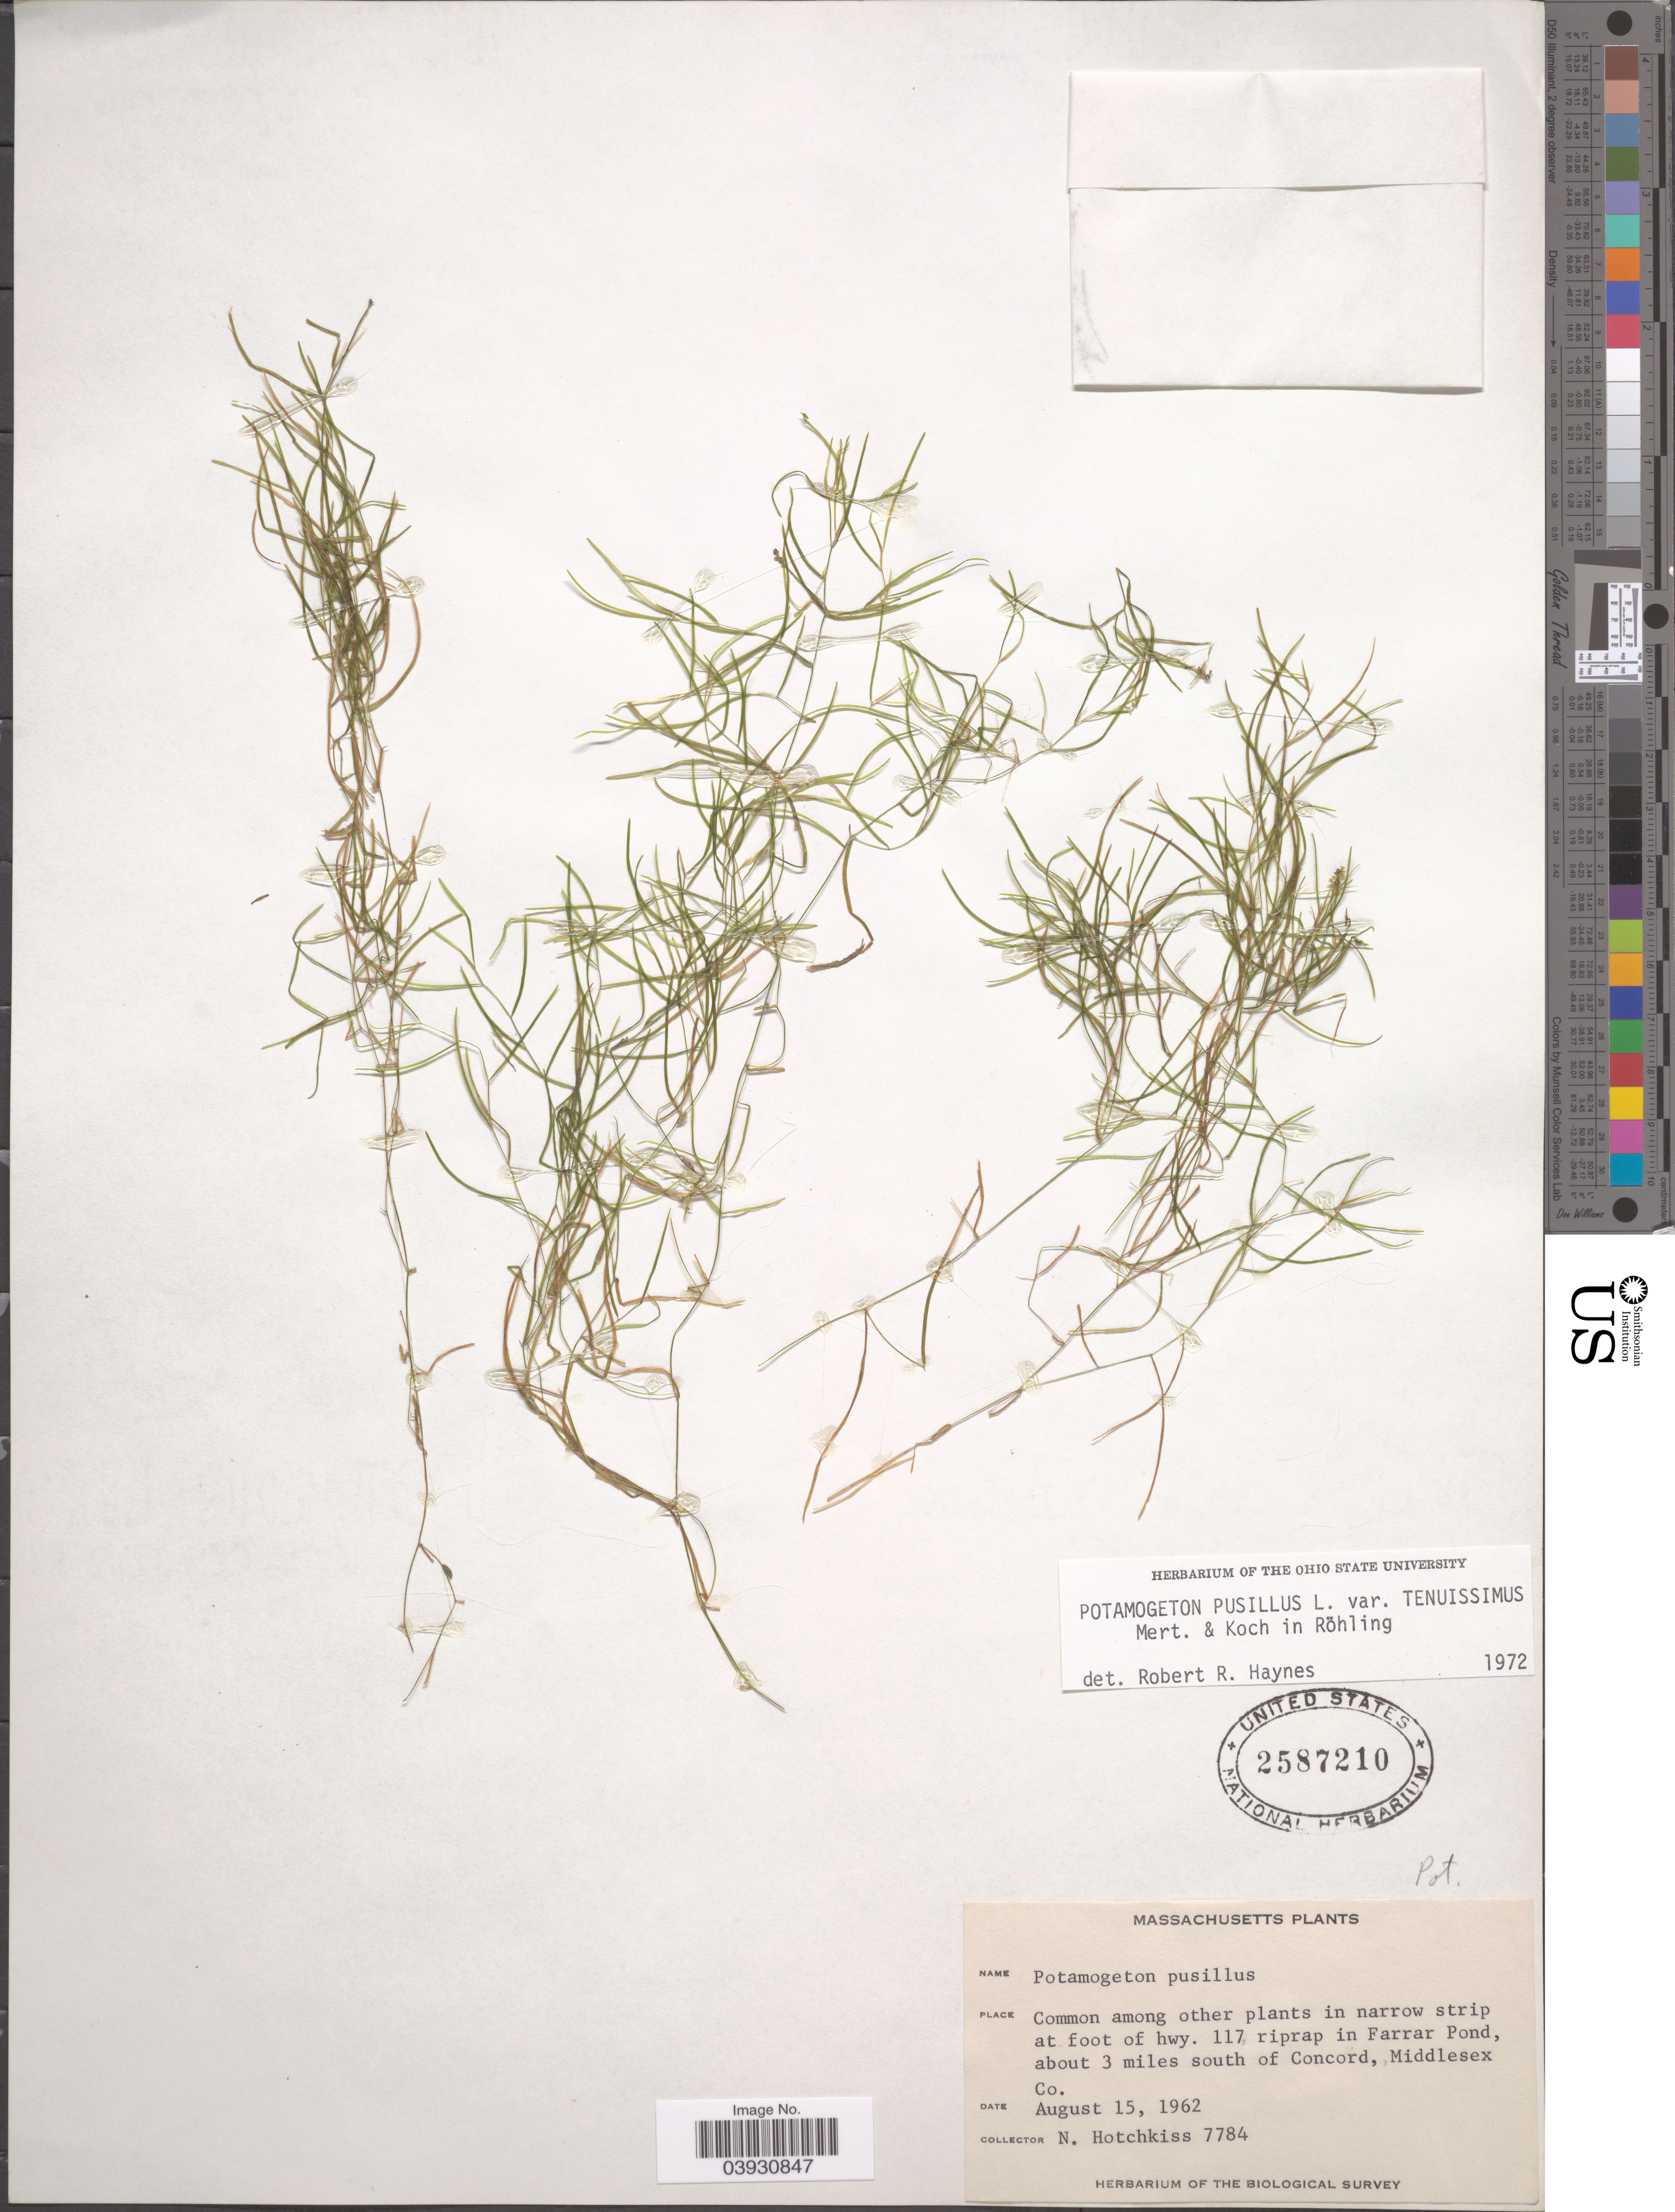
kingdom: Plantae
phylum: Tracheophyta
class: Liliopsida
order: Alismatales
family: Potamogetonaceae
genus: Potamogeton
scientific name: Potamogeton pusillus subsp. tenuissimus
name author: Mert. & W.D.J. Koch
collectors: N. Hotchkiss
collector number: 7784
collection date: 1962-08-15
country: United States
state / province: Massachusetts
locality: In narrow strip at foot of hwy. 117 riprap in Farrar Pond, about 3 miles south of Concord, Middlesex Co.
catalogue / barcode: US 2587210